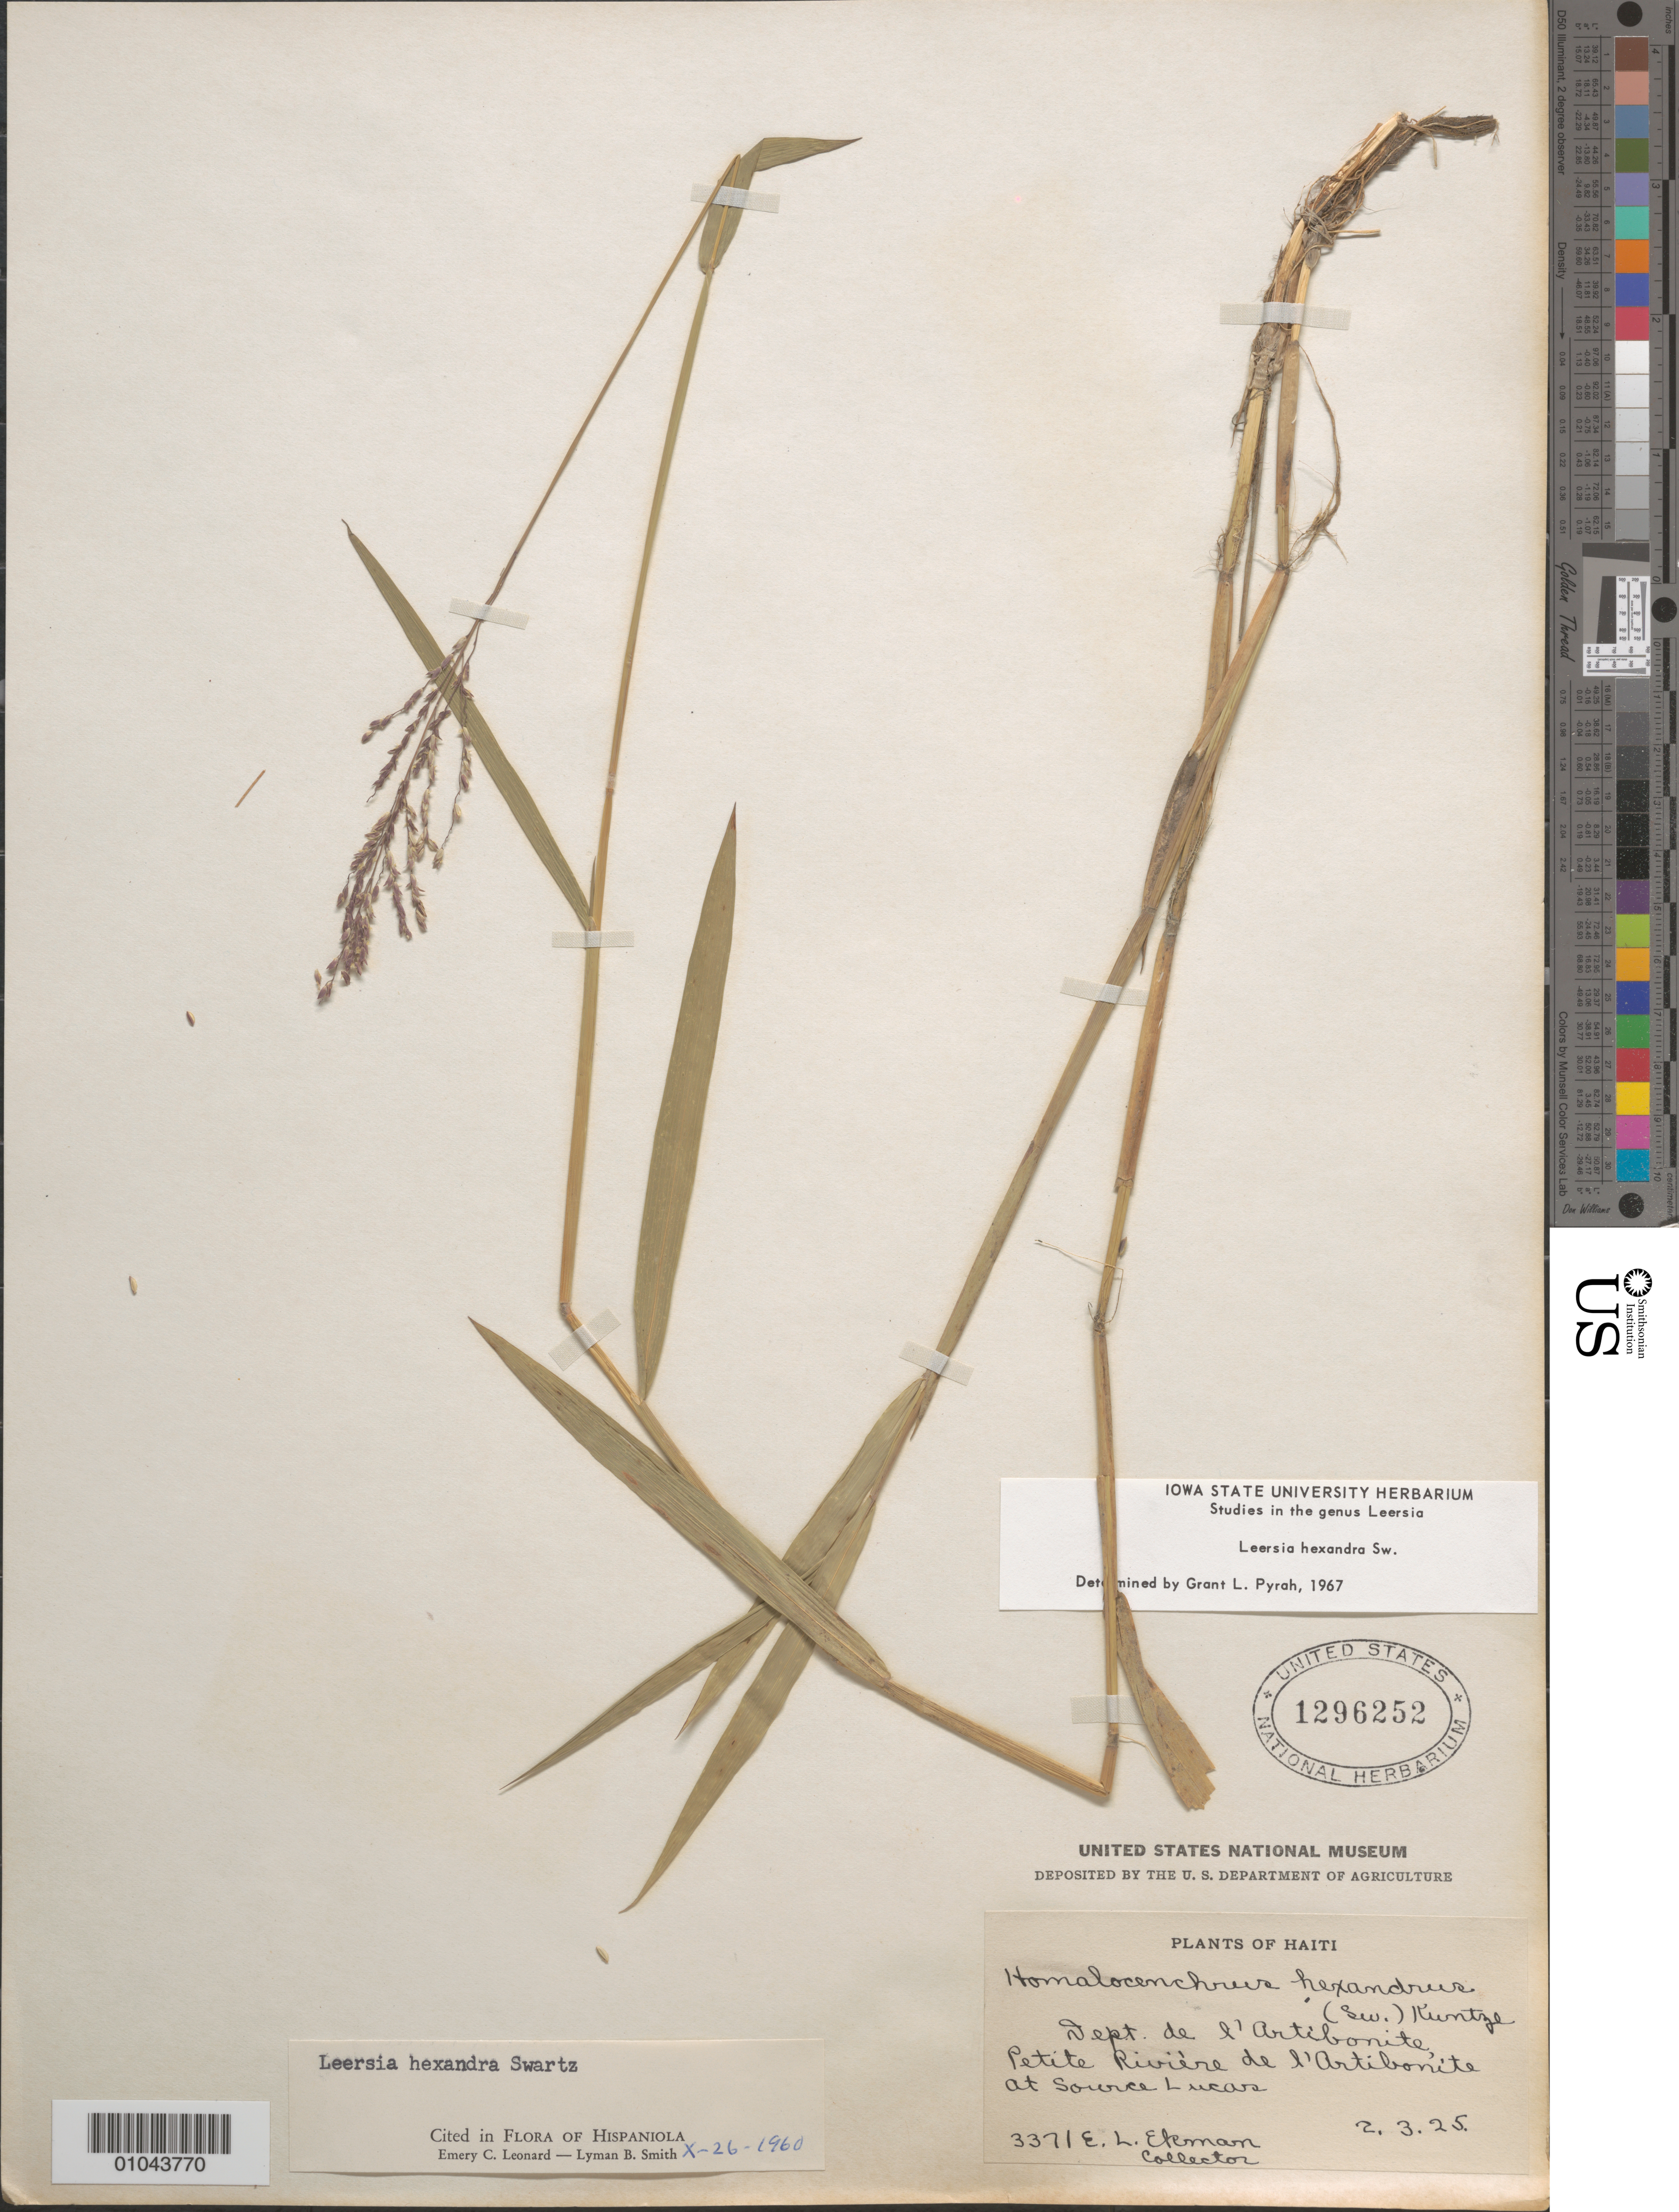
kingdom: Plantae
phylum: Tracheophyta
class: Liliopsida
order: Poales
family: Poaceae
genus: Leersia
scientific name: Leersia hexandra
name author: Sw.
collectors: E. L. Ekman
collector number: H 3371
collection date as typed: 02 Mar 1925 or 03 Feb 1925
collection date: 1925-02-03 or 1925-03-02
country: Haiti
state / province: Artibonite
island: Hispaniola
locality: petite Riviere de L'Arbonite at Source Lucas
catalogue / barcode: US 1296252